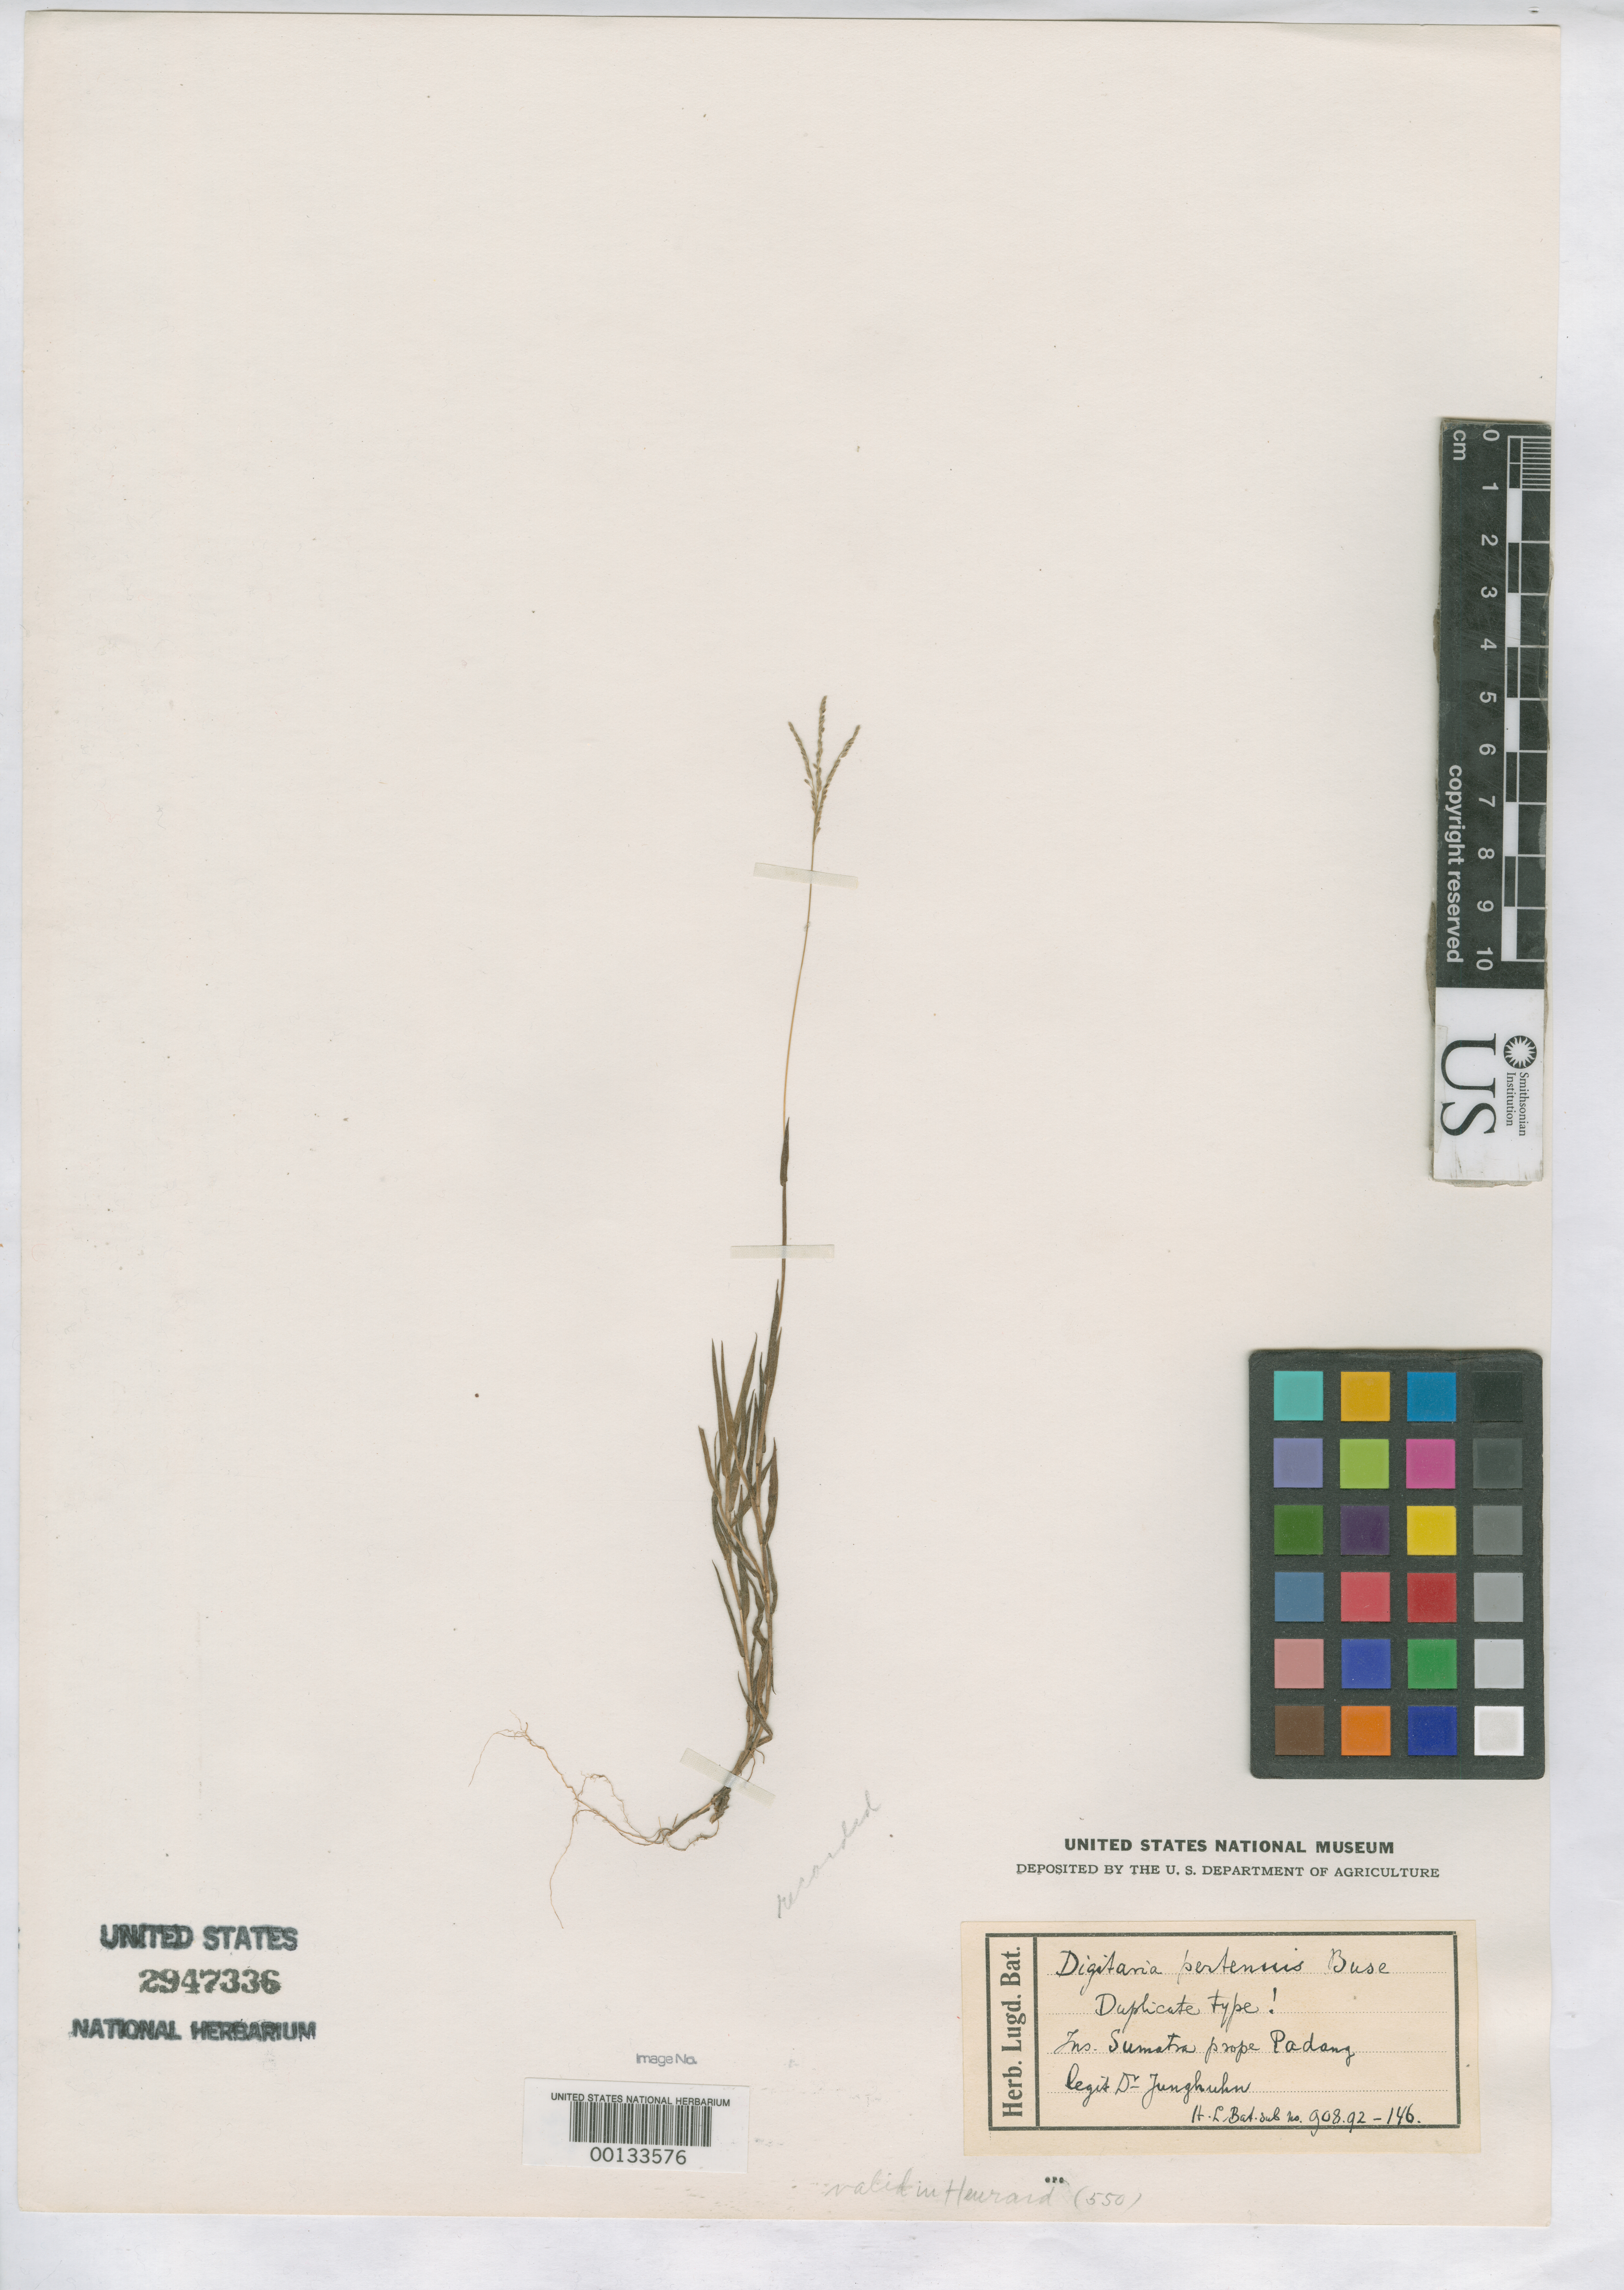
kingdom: Plantae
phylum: Tracheophyta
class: Liliopsida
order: Poales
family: Poaceae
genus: Digitaria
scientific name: Digitaria pertenuis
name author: Büse in Miq.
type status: Isotype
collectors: F. W. Junghuhn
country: Indonesia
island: Sumatra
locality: Banca.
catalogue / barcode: US 2947336